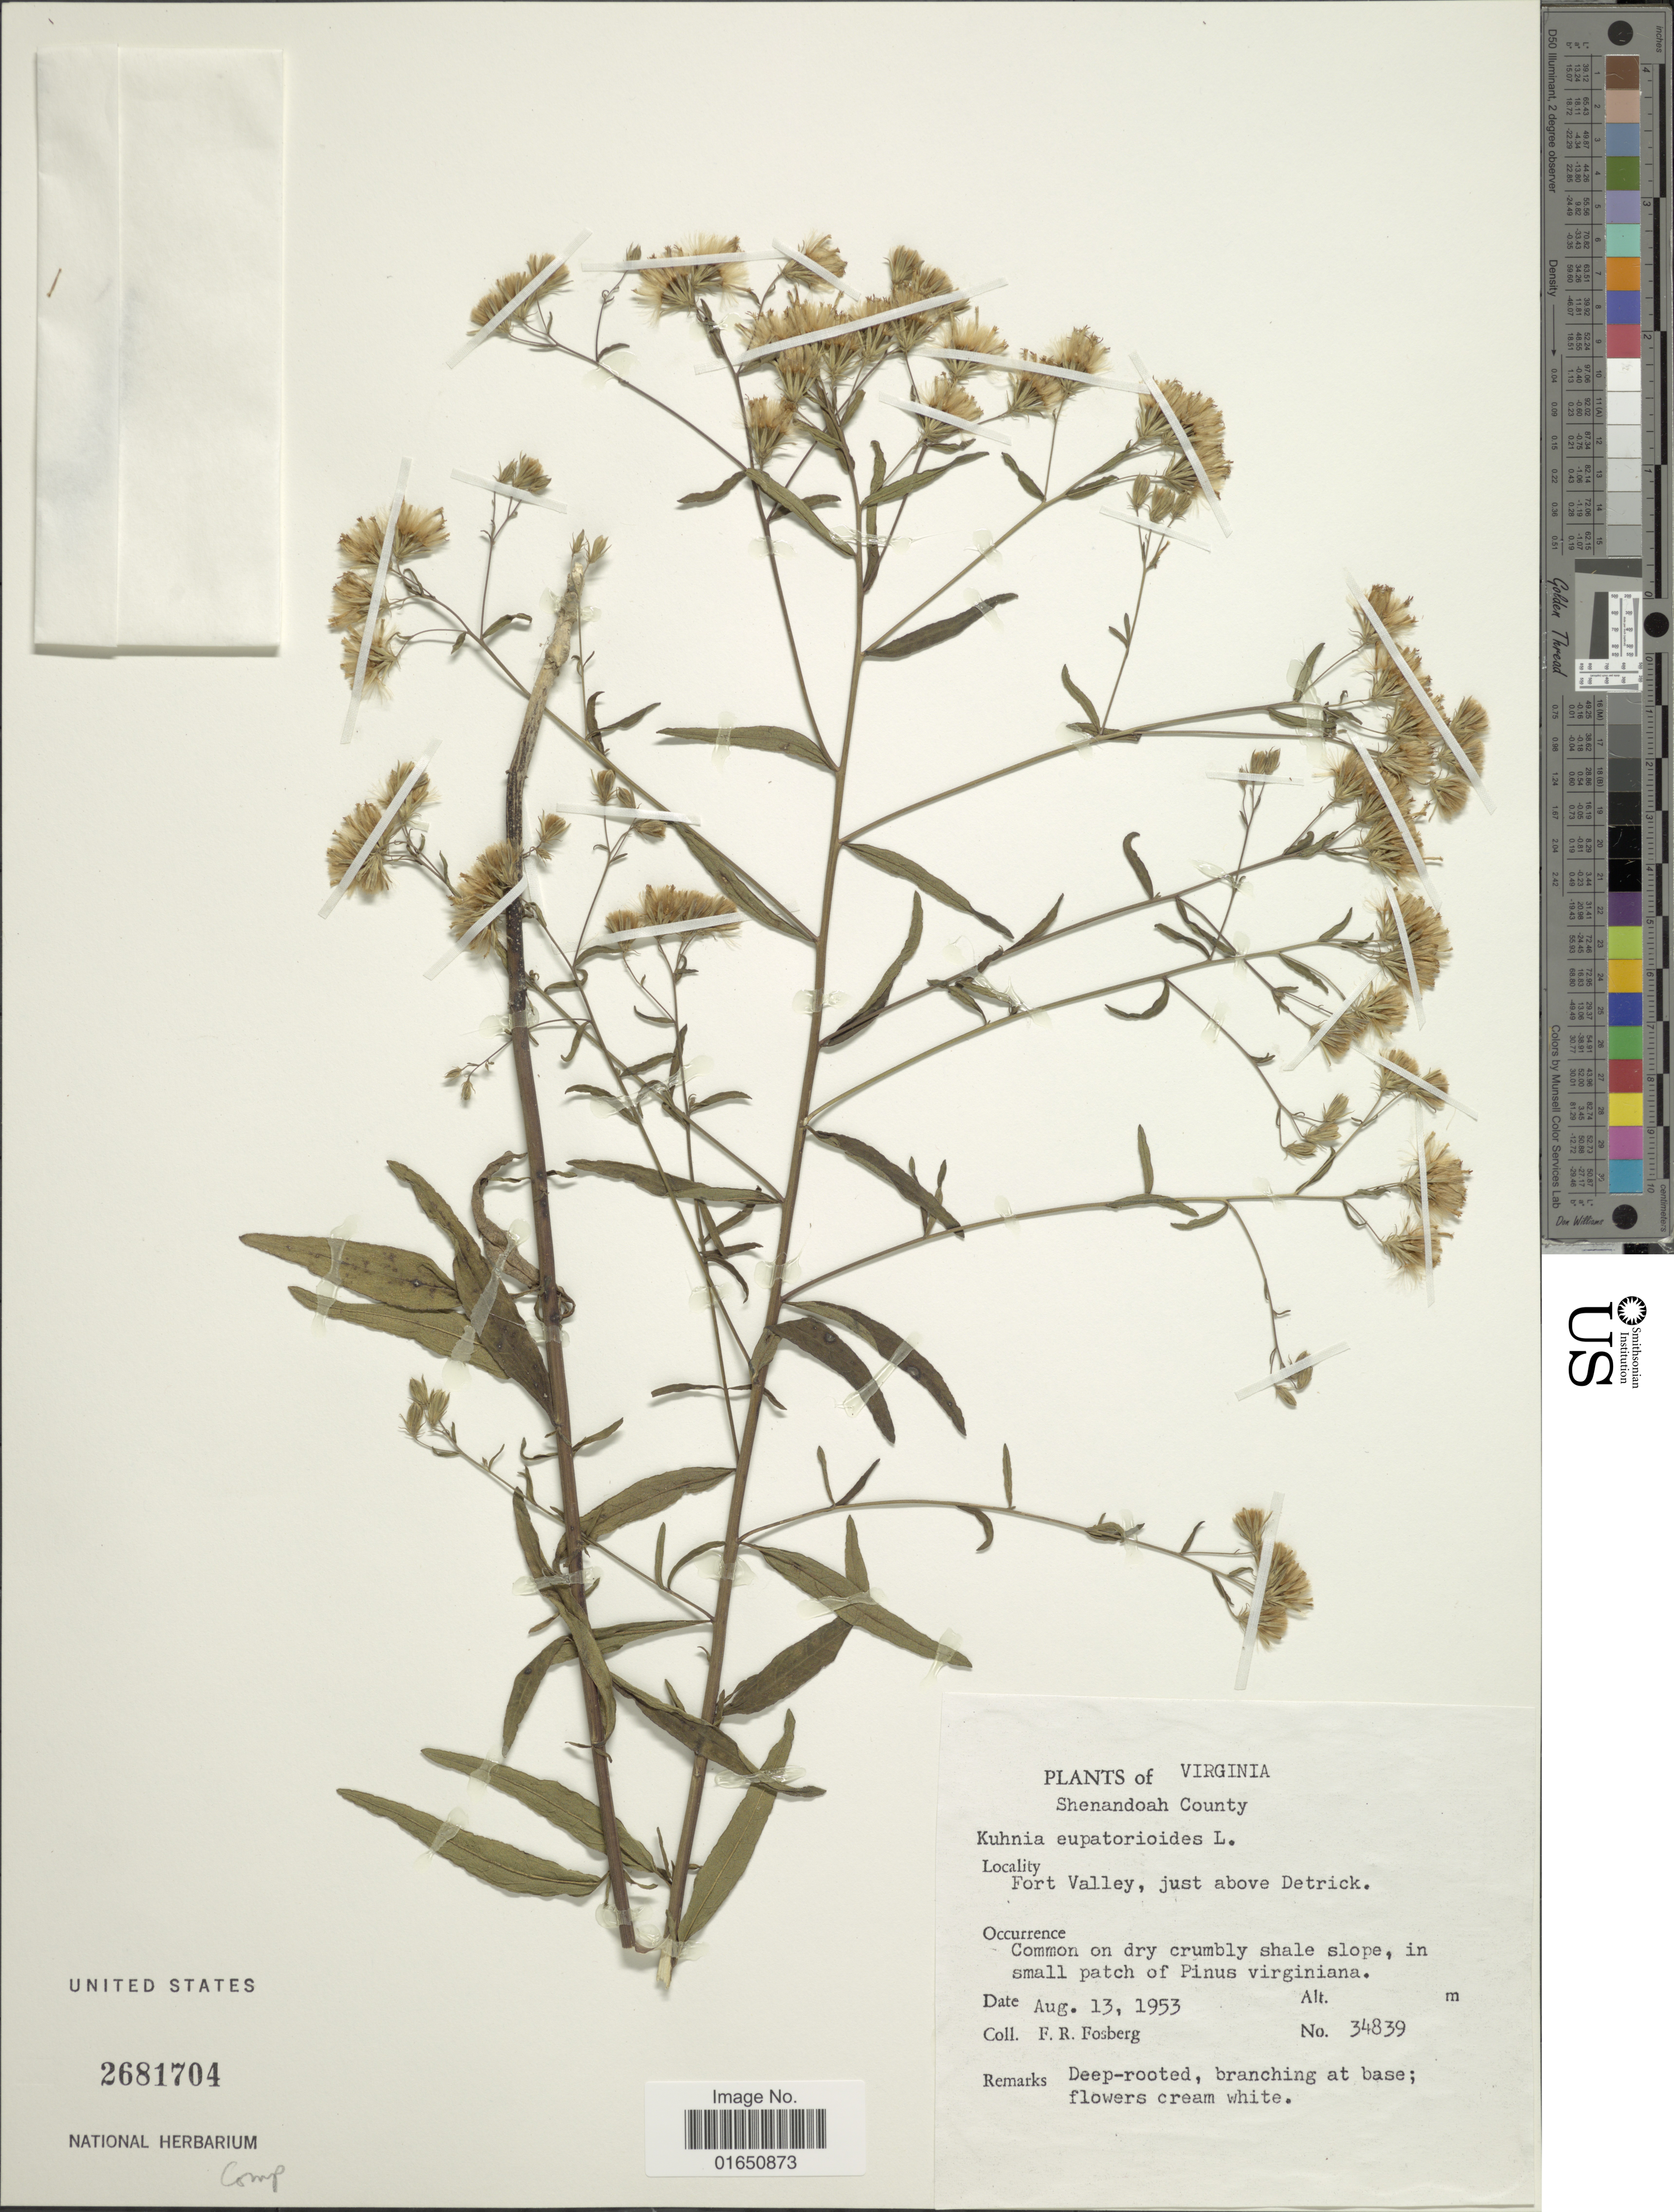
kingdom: Plantae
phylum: Tracheophyta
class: Magnoliopsida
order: Asterales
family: Asteraceae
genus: Brickellia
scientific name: Brickellia eupatorioides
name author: (L.) Shinners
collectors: F. R. Fosberg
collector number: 34839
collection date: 1953-08-13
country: United States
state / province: Virginia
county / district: Shenandoah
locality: Shenandoah County. Fort Valley, just above Detrick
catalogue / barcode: US 2681704